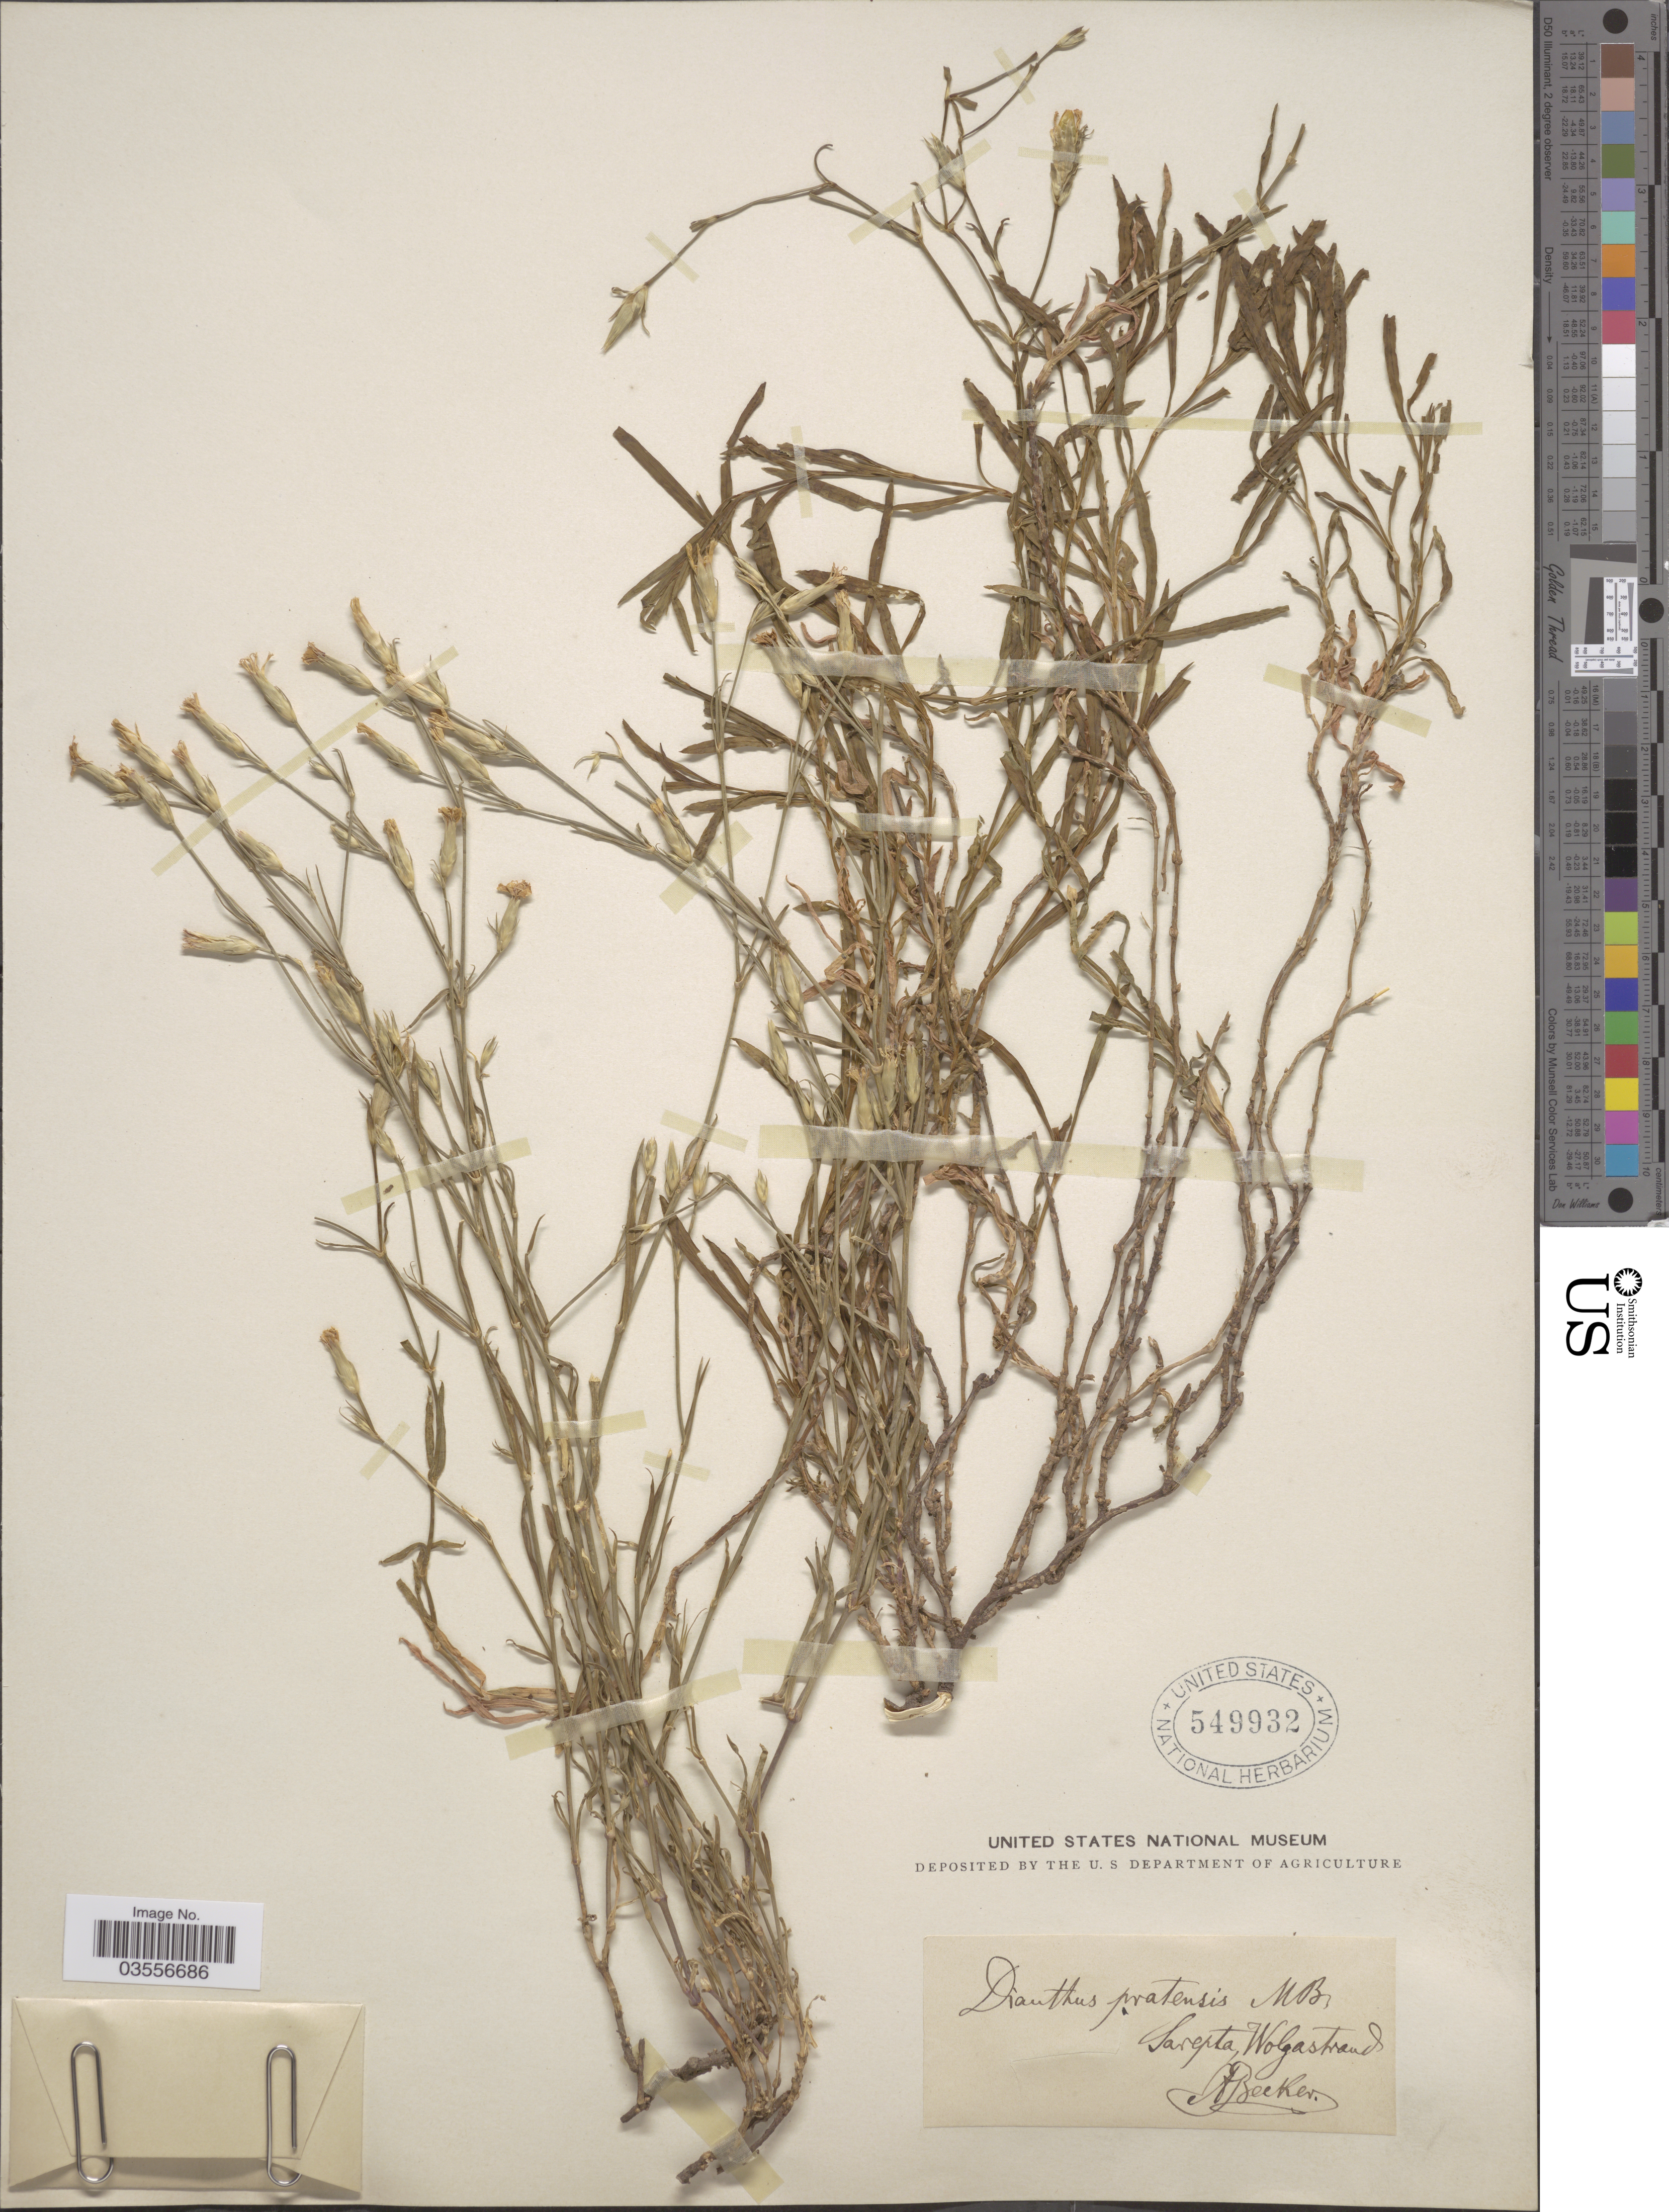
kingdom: Plantae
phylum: Tracheophyta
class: Magnoliopsida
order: Caryophyllales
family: Caryophyllaceae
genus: Dianthus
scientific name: Dianthus pratensis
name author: M. Bieb.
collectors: A. Becker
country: Russian Federation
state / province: Volgograd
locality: Sarepta, Wolgastrand.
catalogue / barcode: US 549932